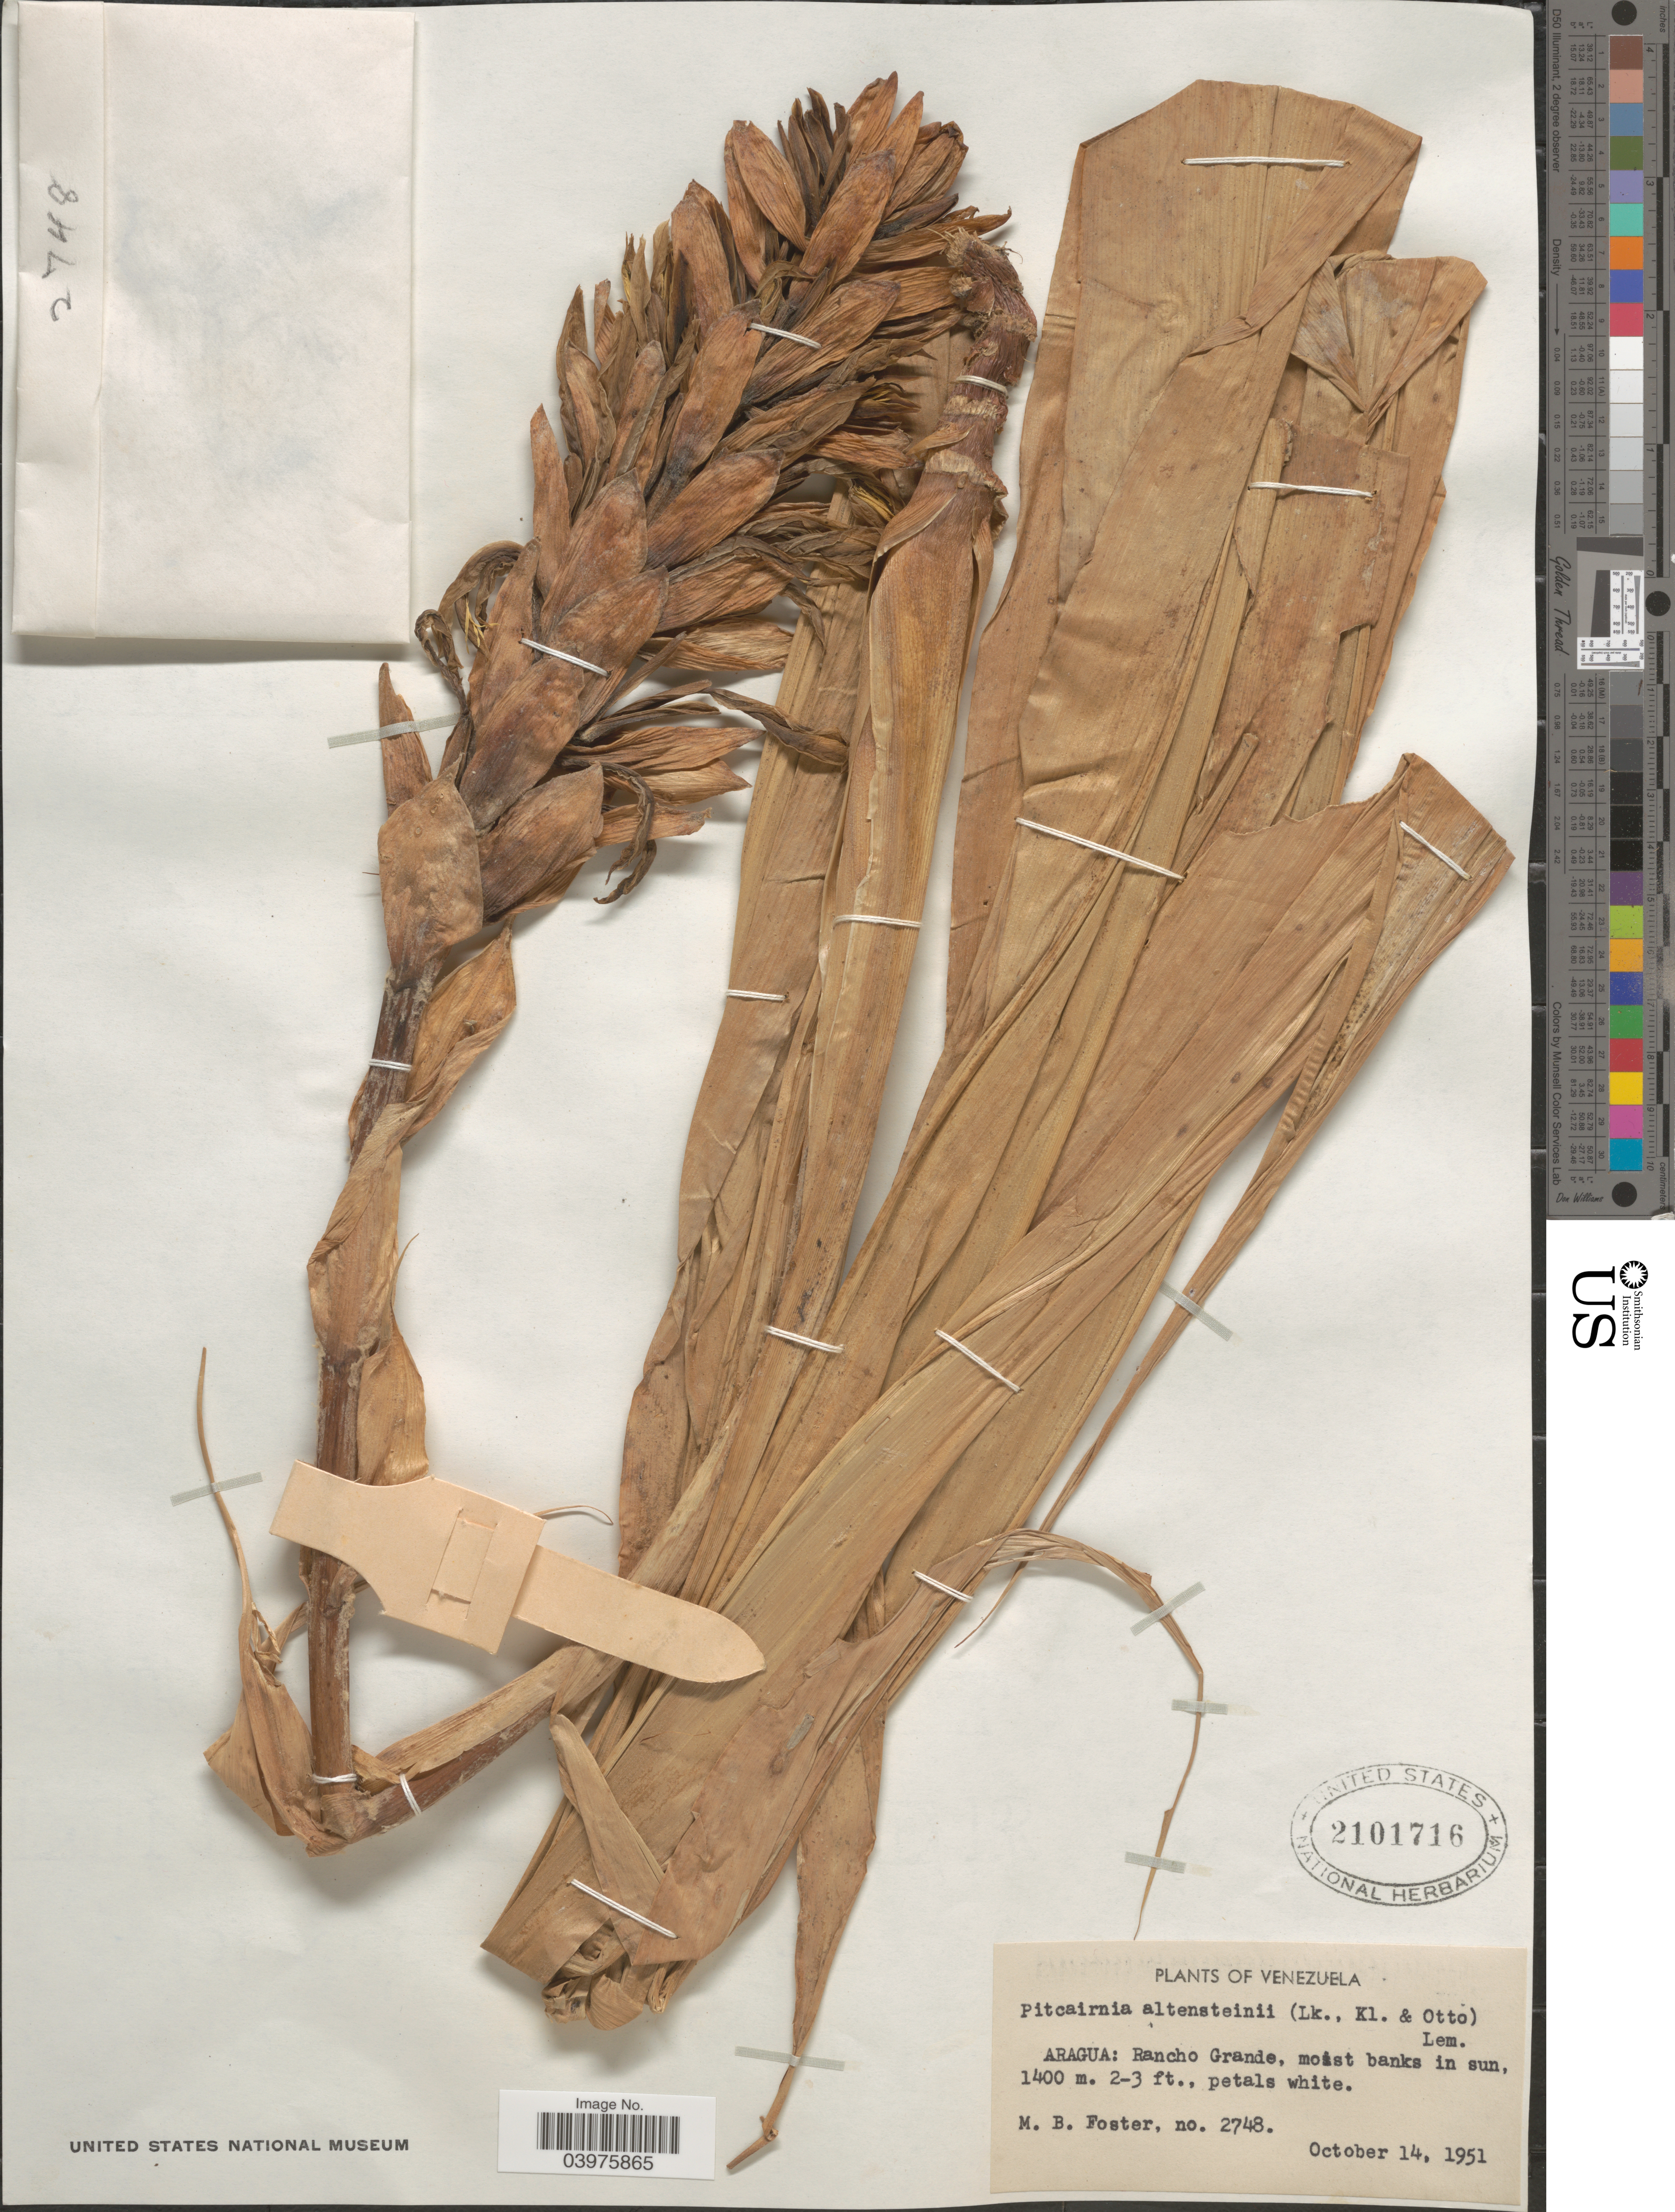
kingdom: Plantae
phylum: Tracheophyta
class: Liliopsida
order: Poales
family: Bromeliaceae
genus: Pitcairnia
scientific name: Pitcairnia altensteinii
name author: (Link et al.) Lem.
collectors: M. B. Foster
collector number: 2748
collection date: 1951-10-14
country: Venezuela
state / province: Aragua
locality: Rancho Grande.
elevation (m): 1400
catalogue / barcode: US 2101716